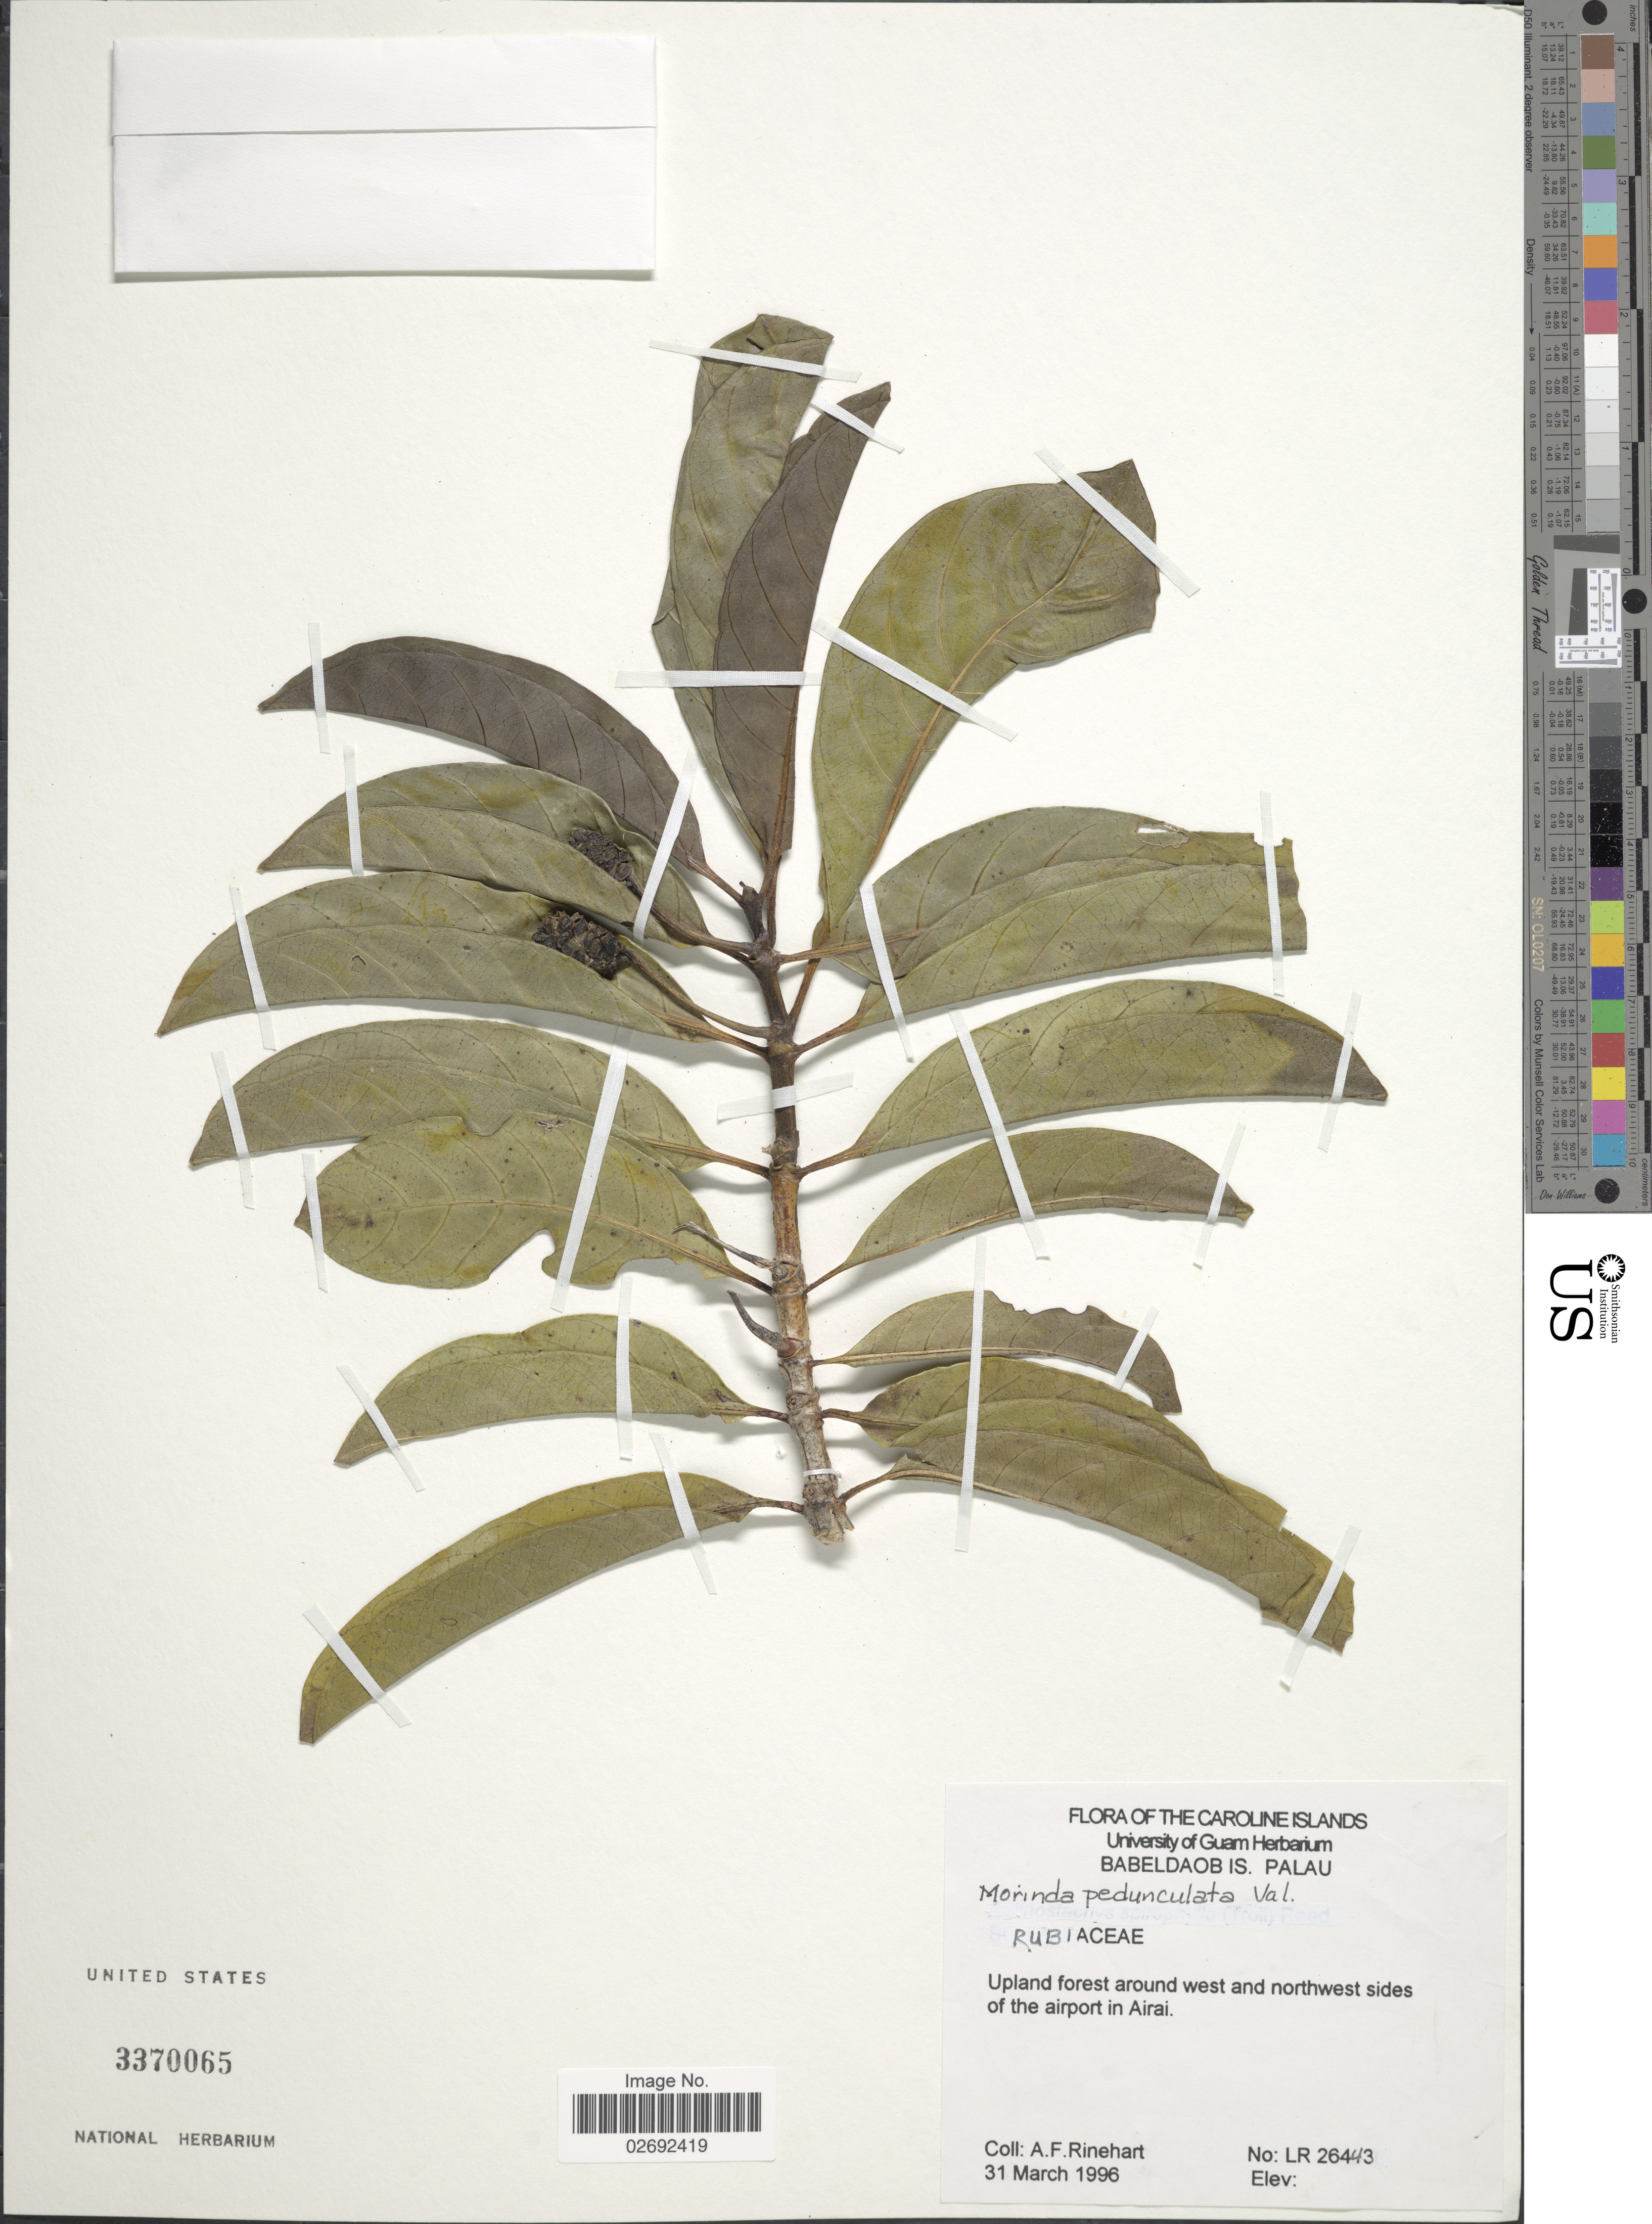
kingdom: Plantae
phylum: Tracheophyta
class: Magnoliopsida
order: Gentianales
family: Rubiaceae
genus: Morinda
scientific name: Morinda pedunculata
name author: Valeton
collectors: A. Rinehart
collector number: LR 26443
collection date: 1996-03-31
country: Palau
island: Babeldaob [Babelthuap]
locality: Caroline Islands. Babeldaob Is. Palau. Upland forest around west and northwest sides of the airport in Airai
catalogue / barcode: US 3390065